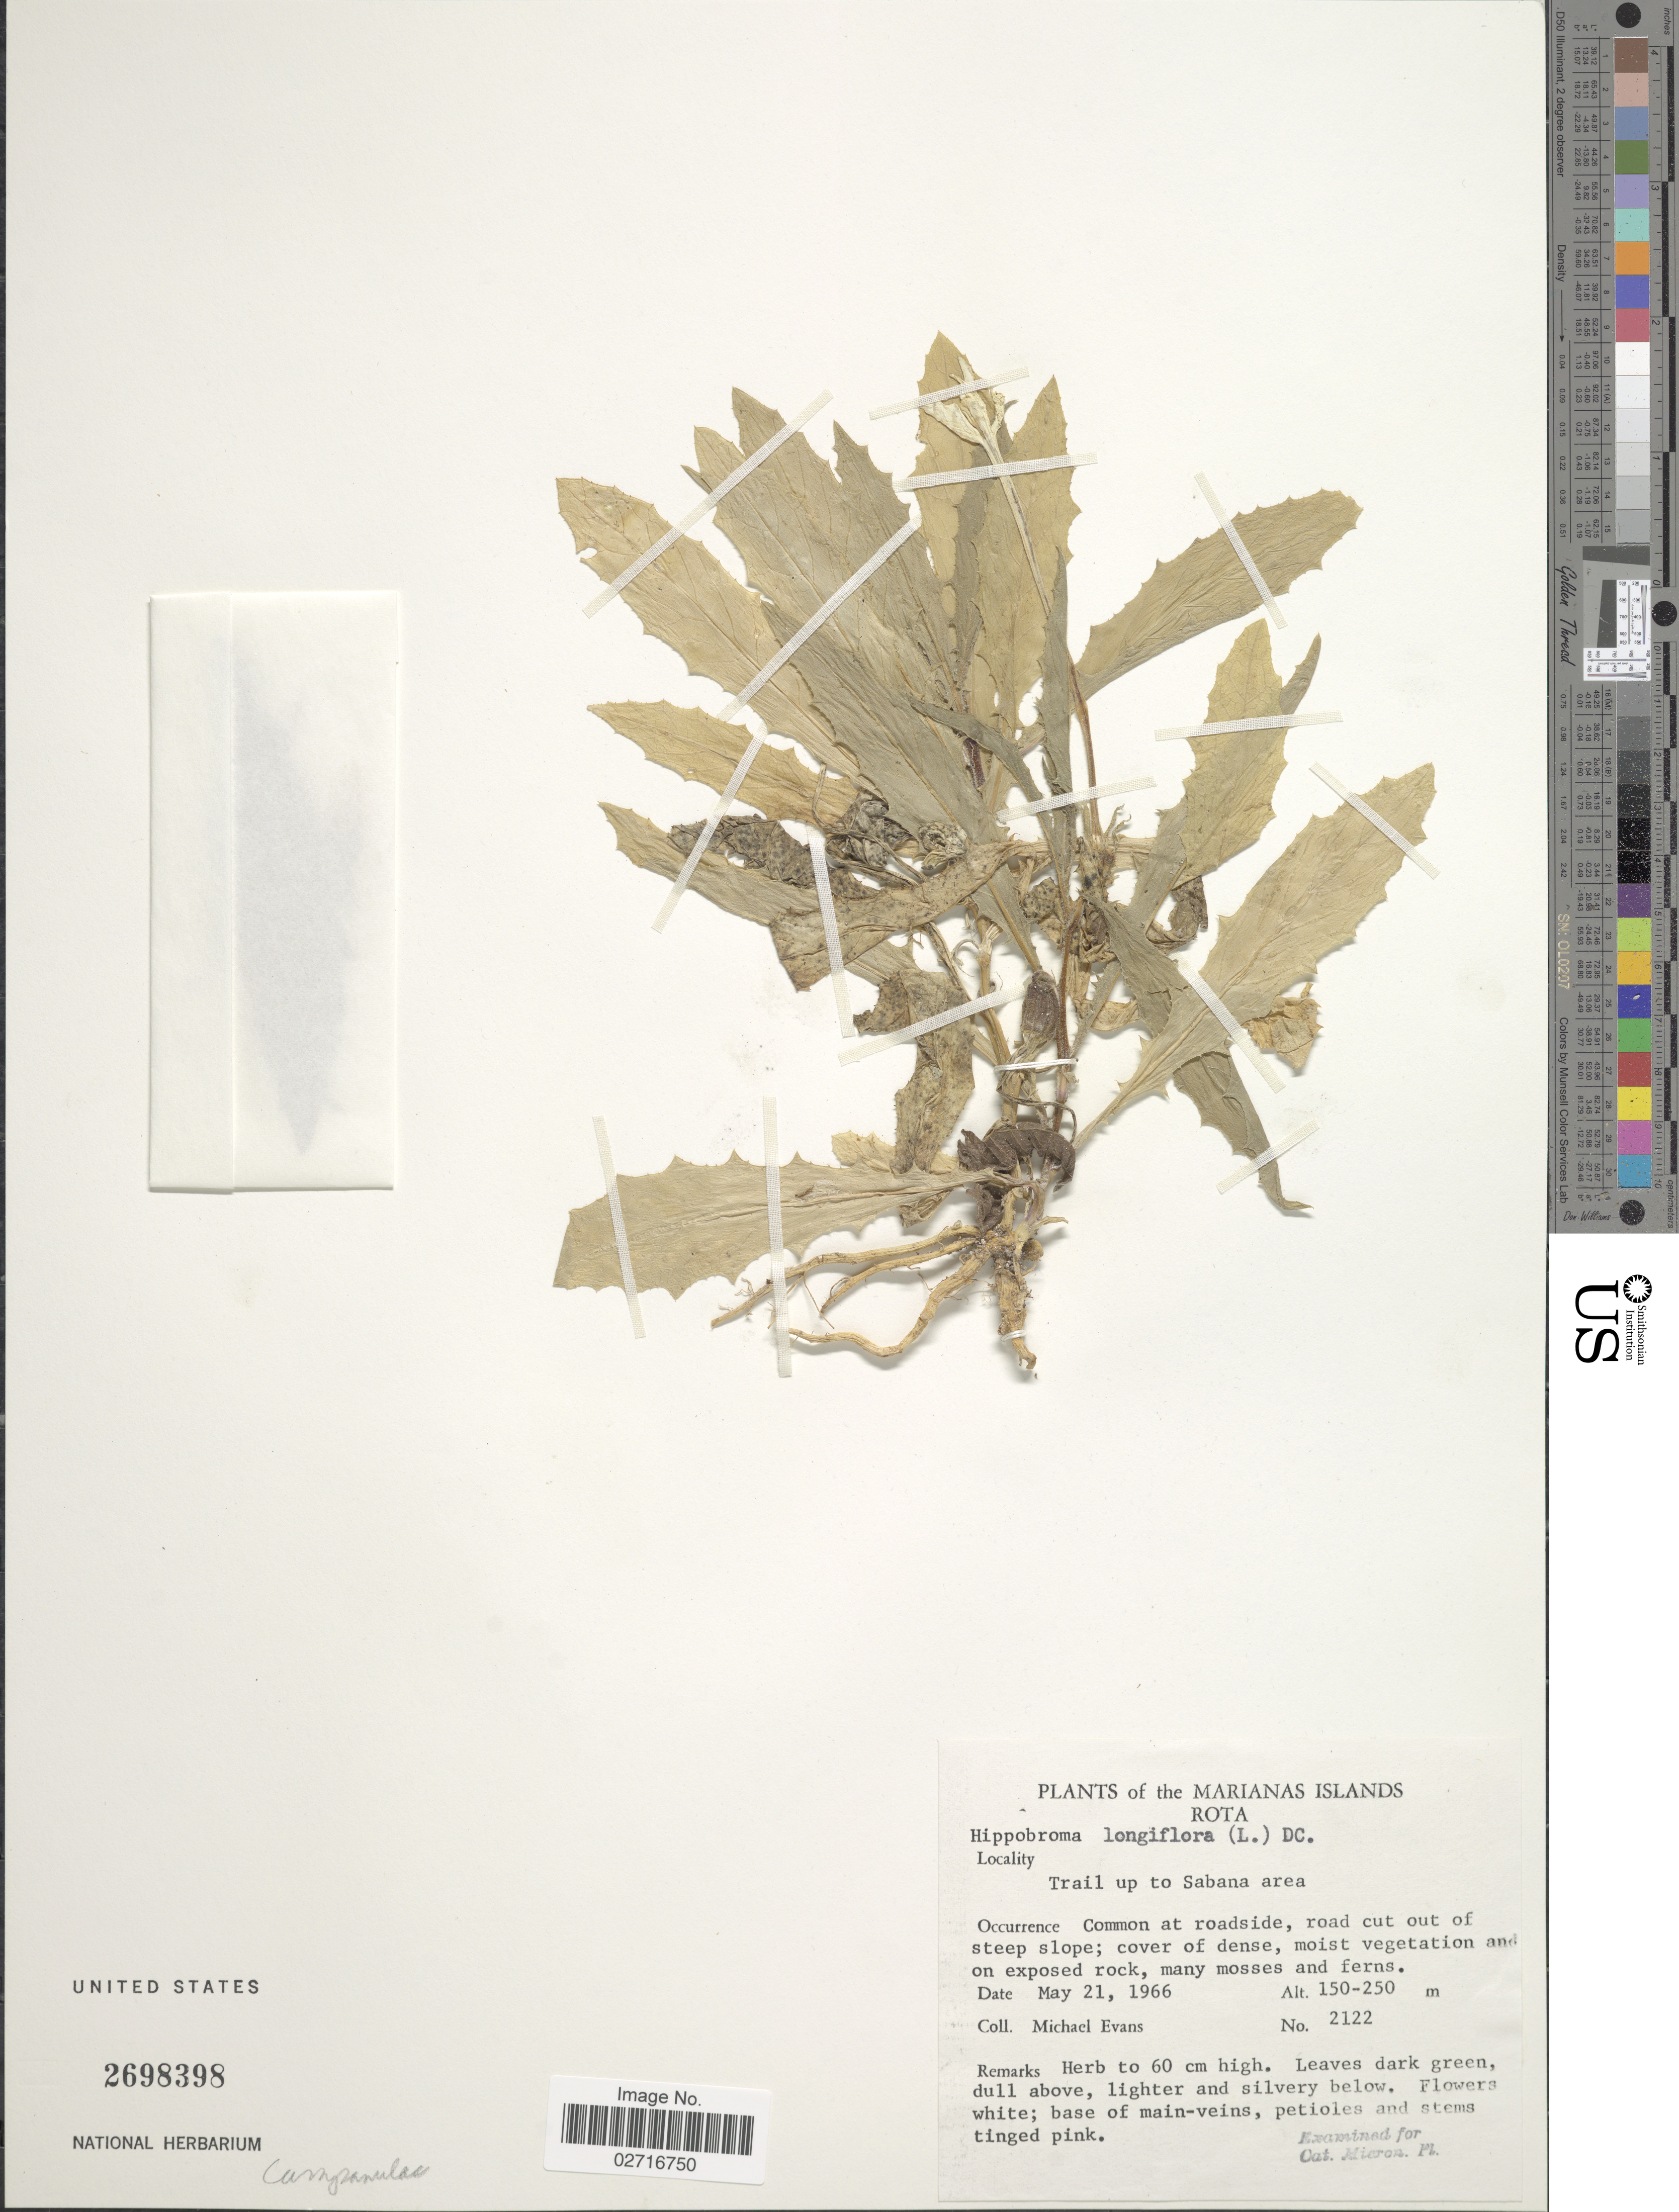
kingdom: Plantae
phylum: Tracheophyta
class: Magnoliopsida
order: Asterales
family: Campanulaceae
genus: Hippobroma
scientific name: Hippobroma longiflora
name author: (L.) G. Don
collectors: M. Evans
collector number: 2122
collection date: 1966-05-21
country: Northern Mariana Islands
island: Rota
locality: Rota, Trail up to Sabana area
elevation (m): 150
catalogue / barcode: US 2698398